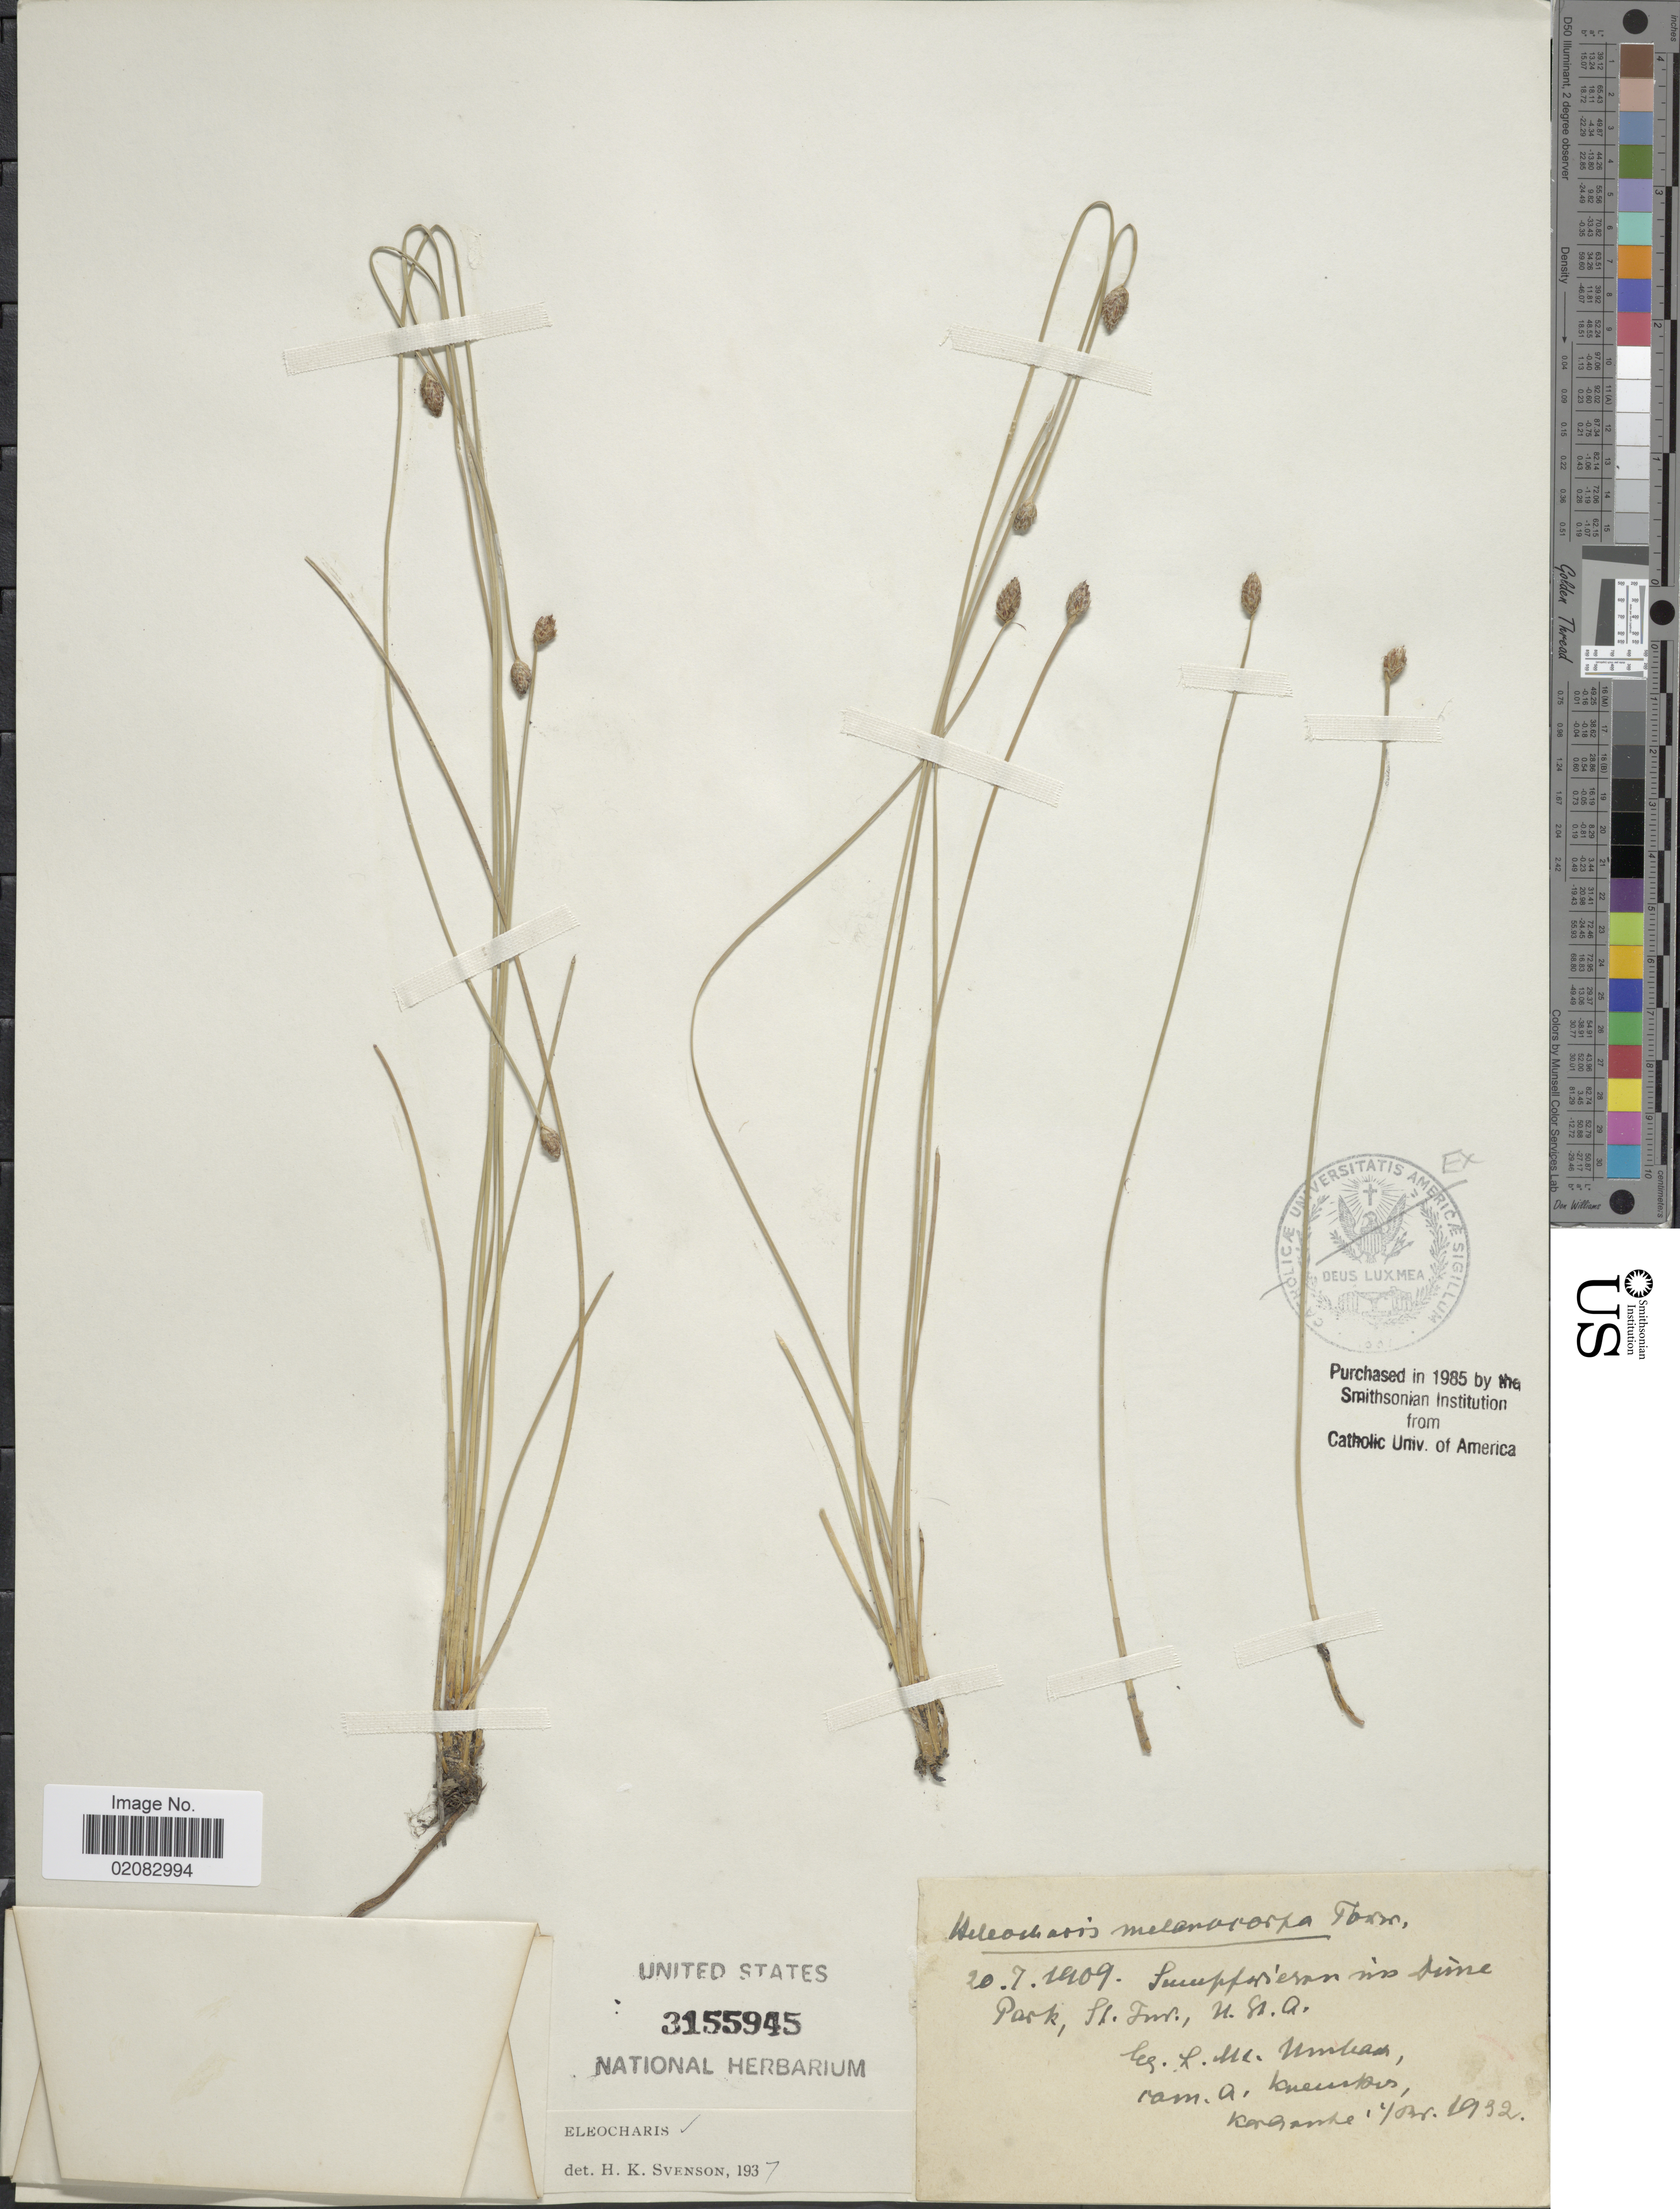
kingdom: Plantae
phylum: Tracheophyta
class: Liliopsida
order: Poales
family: Cyperaceae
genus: Eleocharis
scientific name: Eleocharis melanocarpa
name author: Torr.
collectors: L. M. Umbach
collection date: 1909-07-20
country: United States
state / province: Indiana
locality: Dune Park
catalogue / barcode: US 3155945